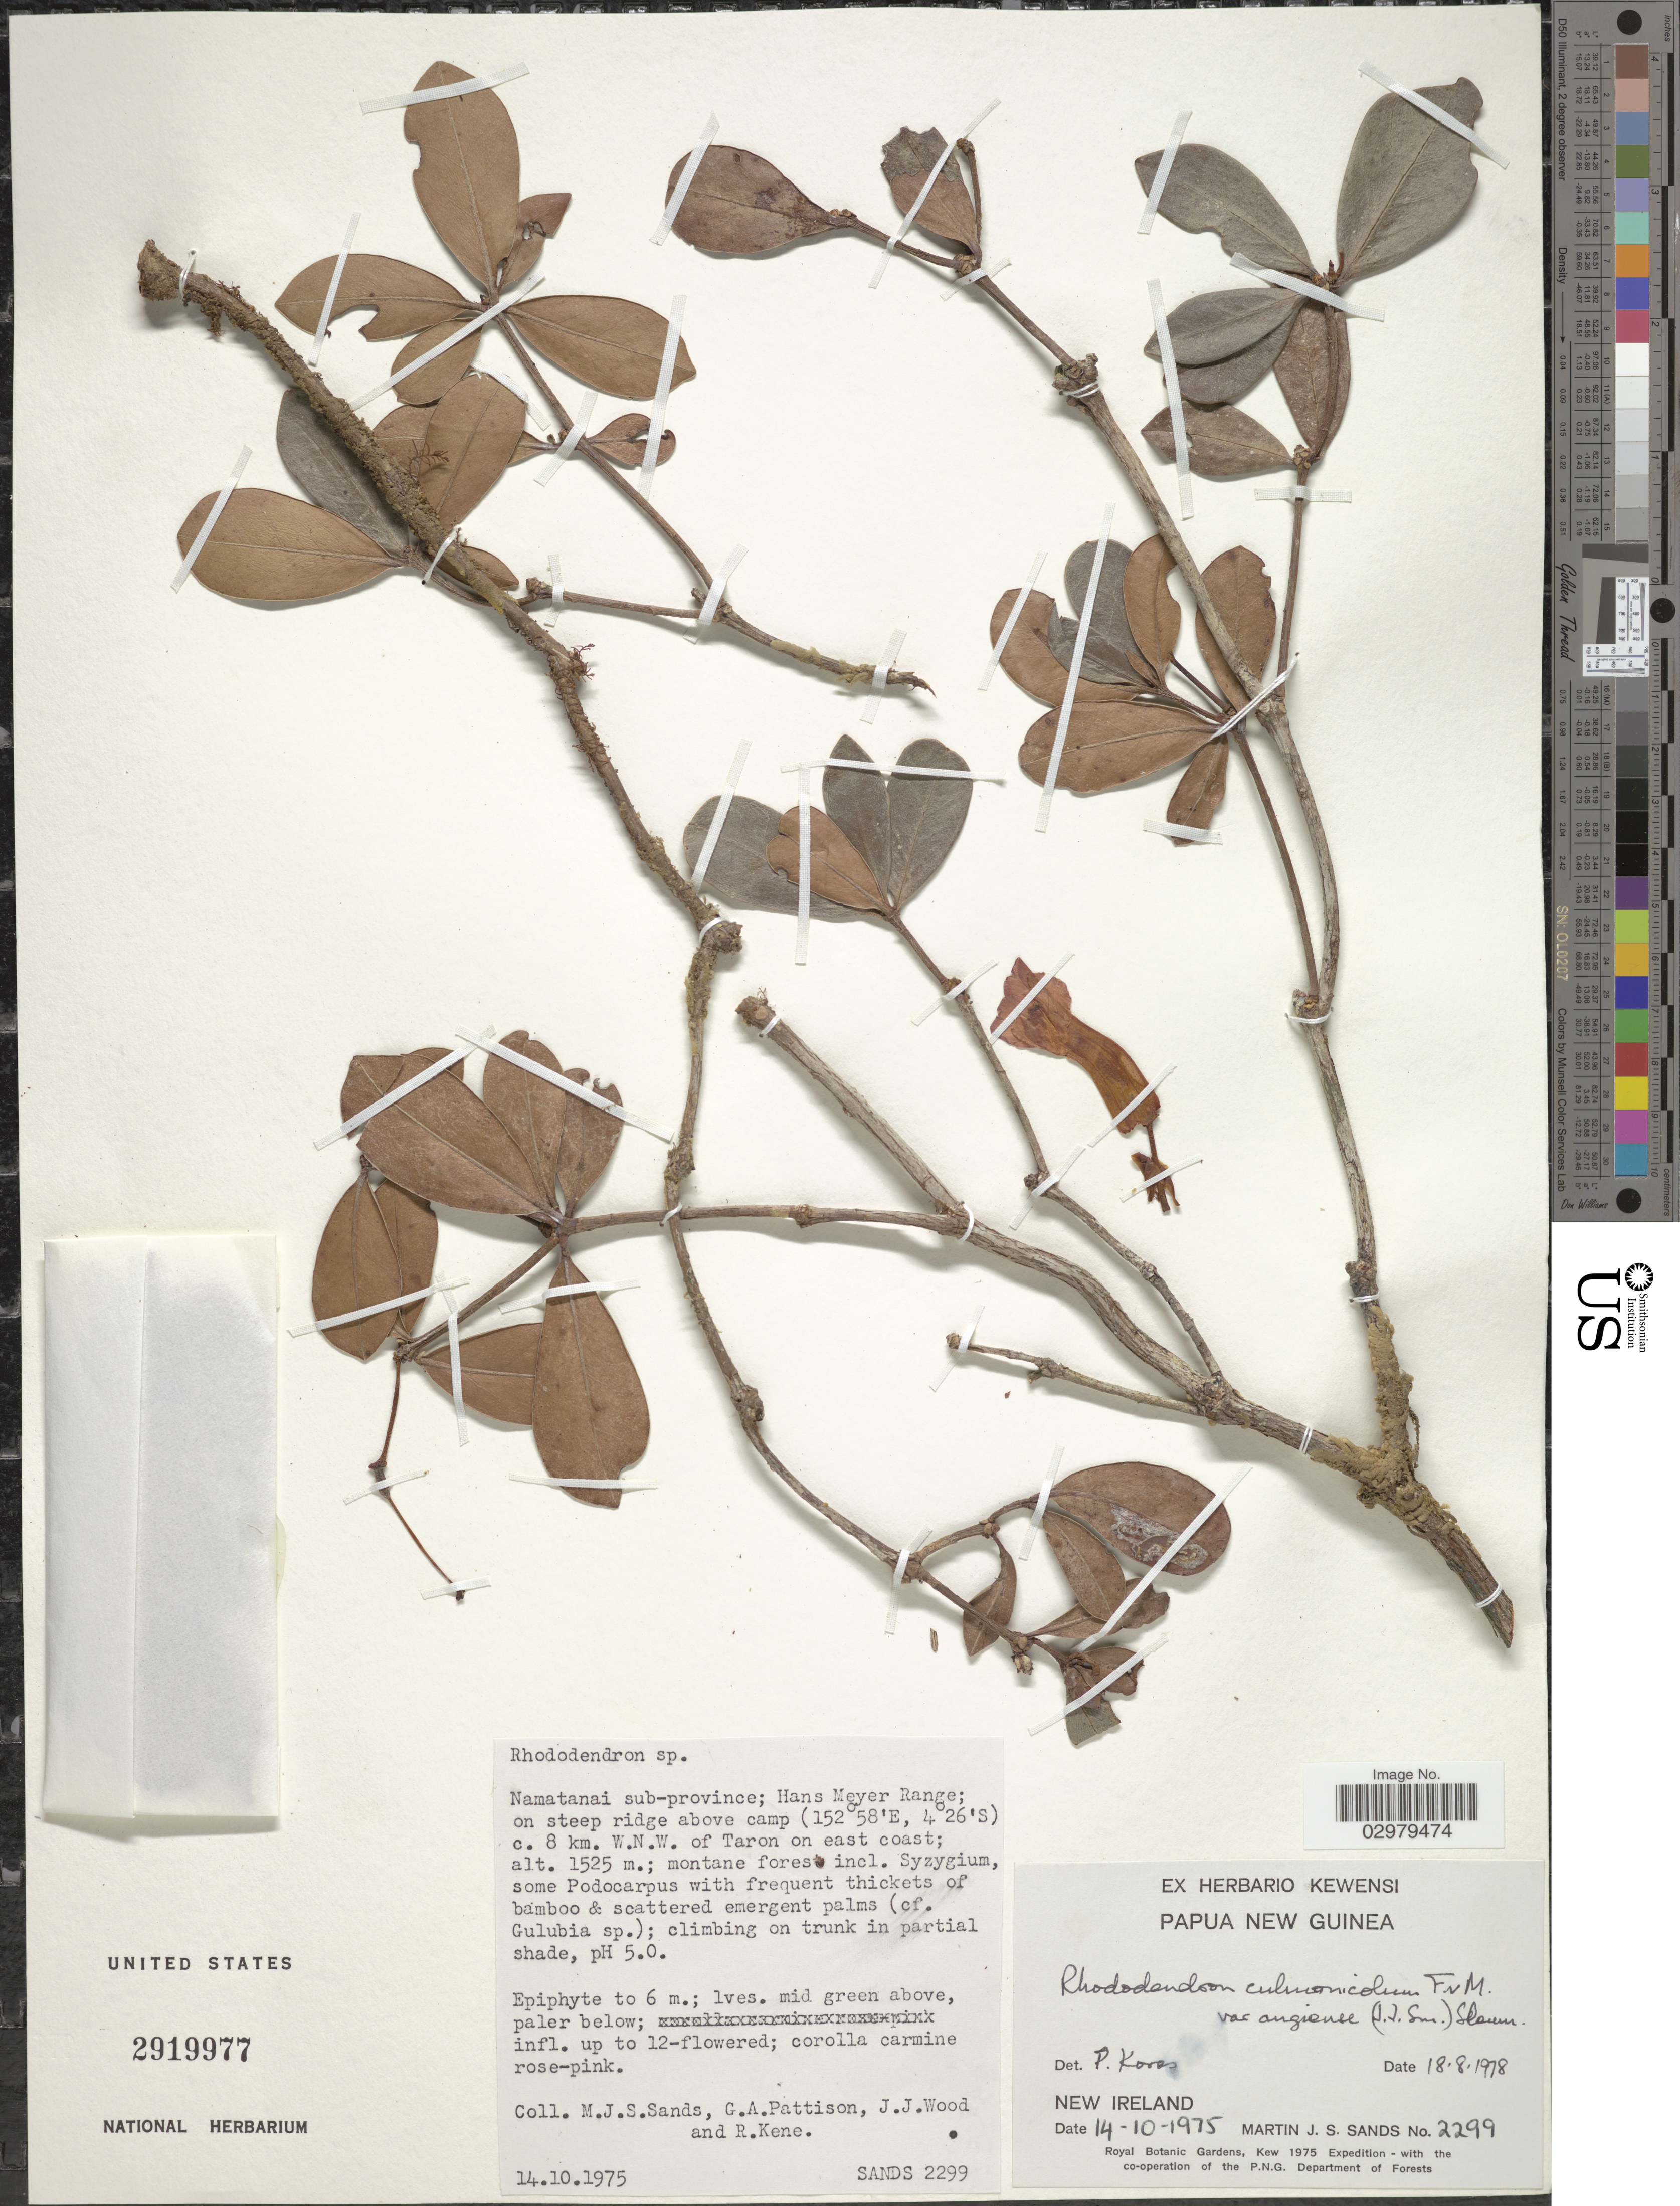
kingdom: Plantae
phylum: Tracheophyta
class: Magnoliopsida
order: Ericales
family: Ericaceae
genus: Rhododendron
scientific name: Rhododendron culminicolum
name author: F. Muell.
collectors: M. Sands, G. Pattison, J. Wood & R. Kene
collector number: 2299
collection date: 1975-10-14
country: Papua New Guinea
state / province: New Ireland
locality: Namatanai sub-province; Hans Meyer Range; on steep ridge above camp, c. 8 km. W.N.W. of Taron on east coast.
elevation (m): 1525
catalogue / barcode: US 2919977